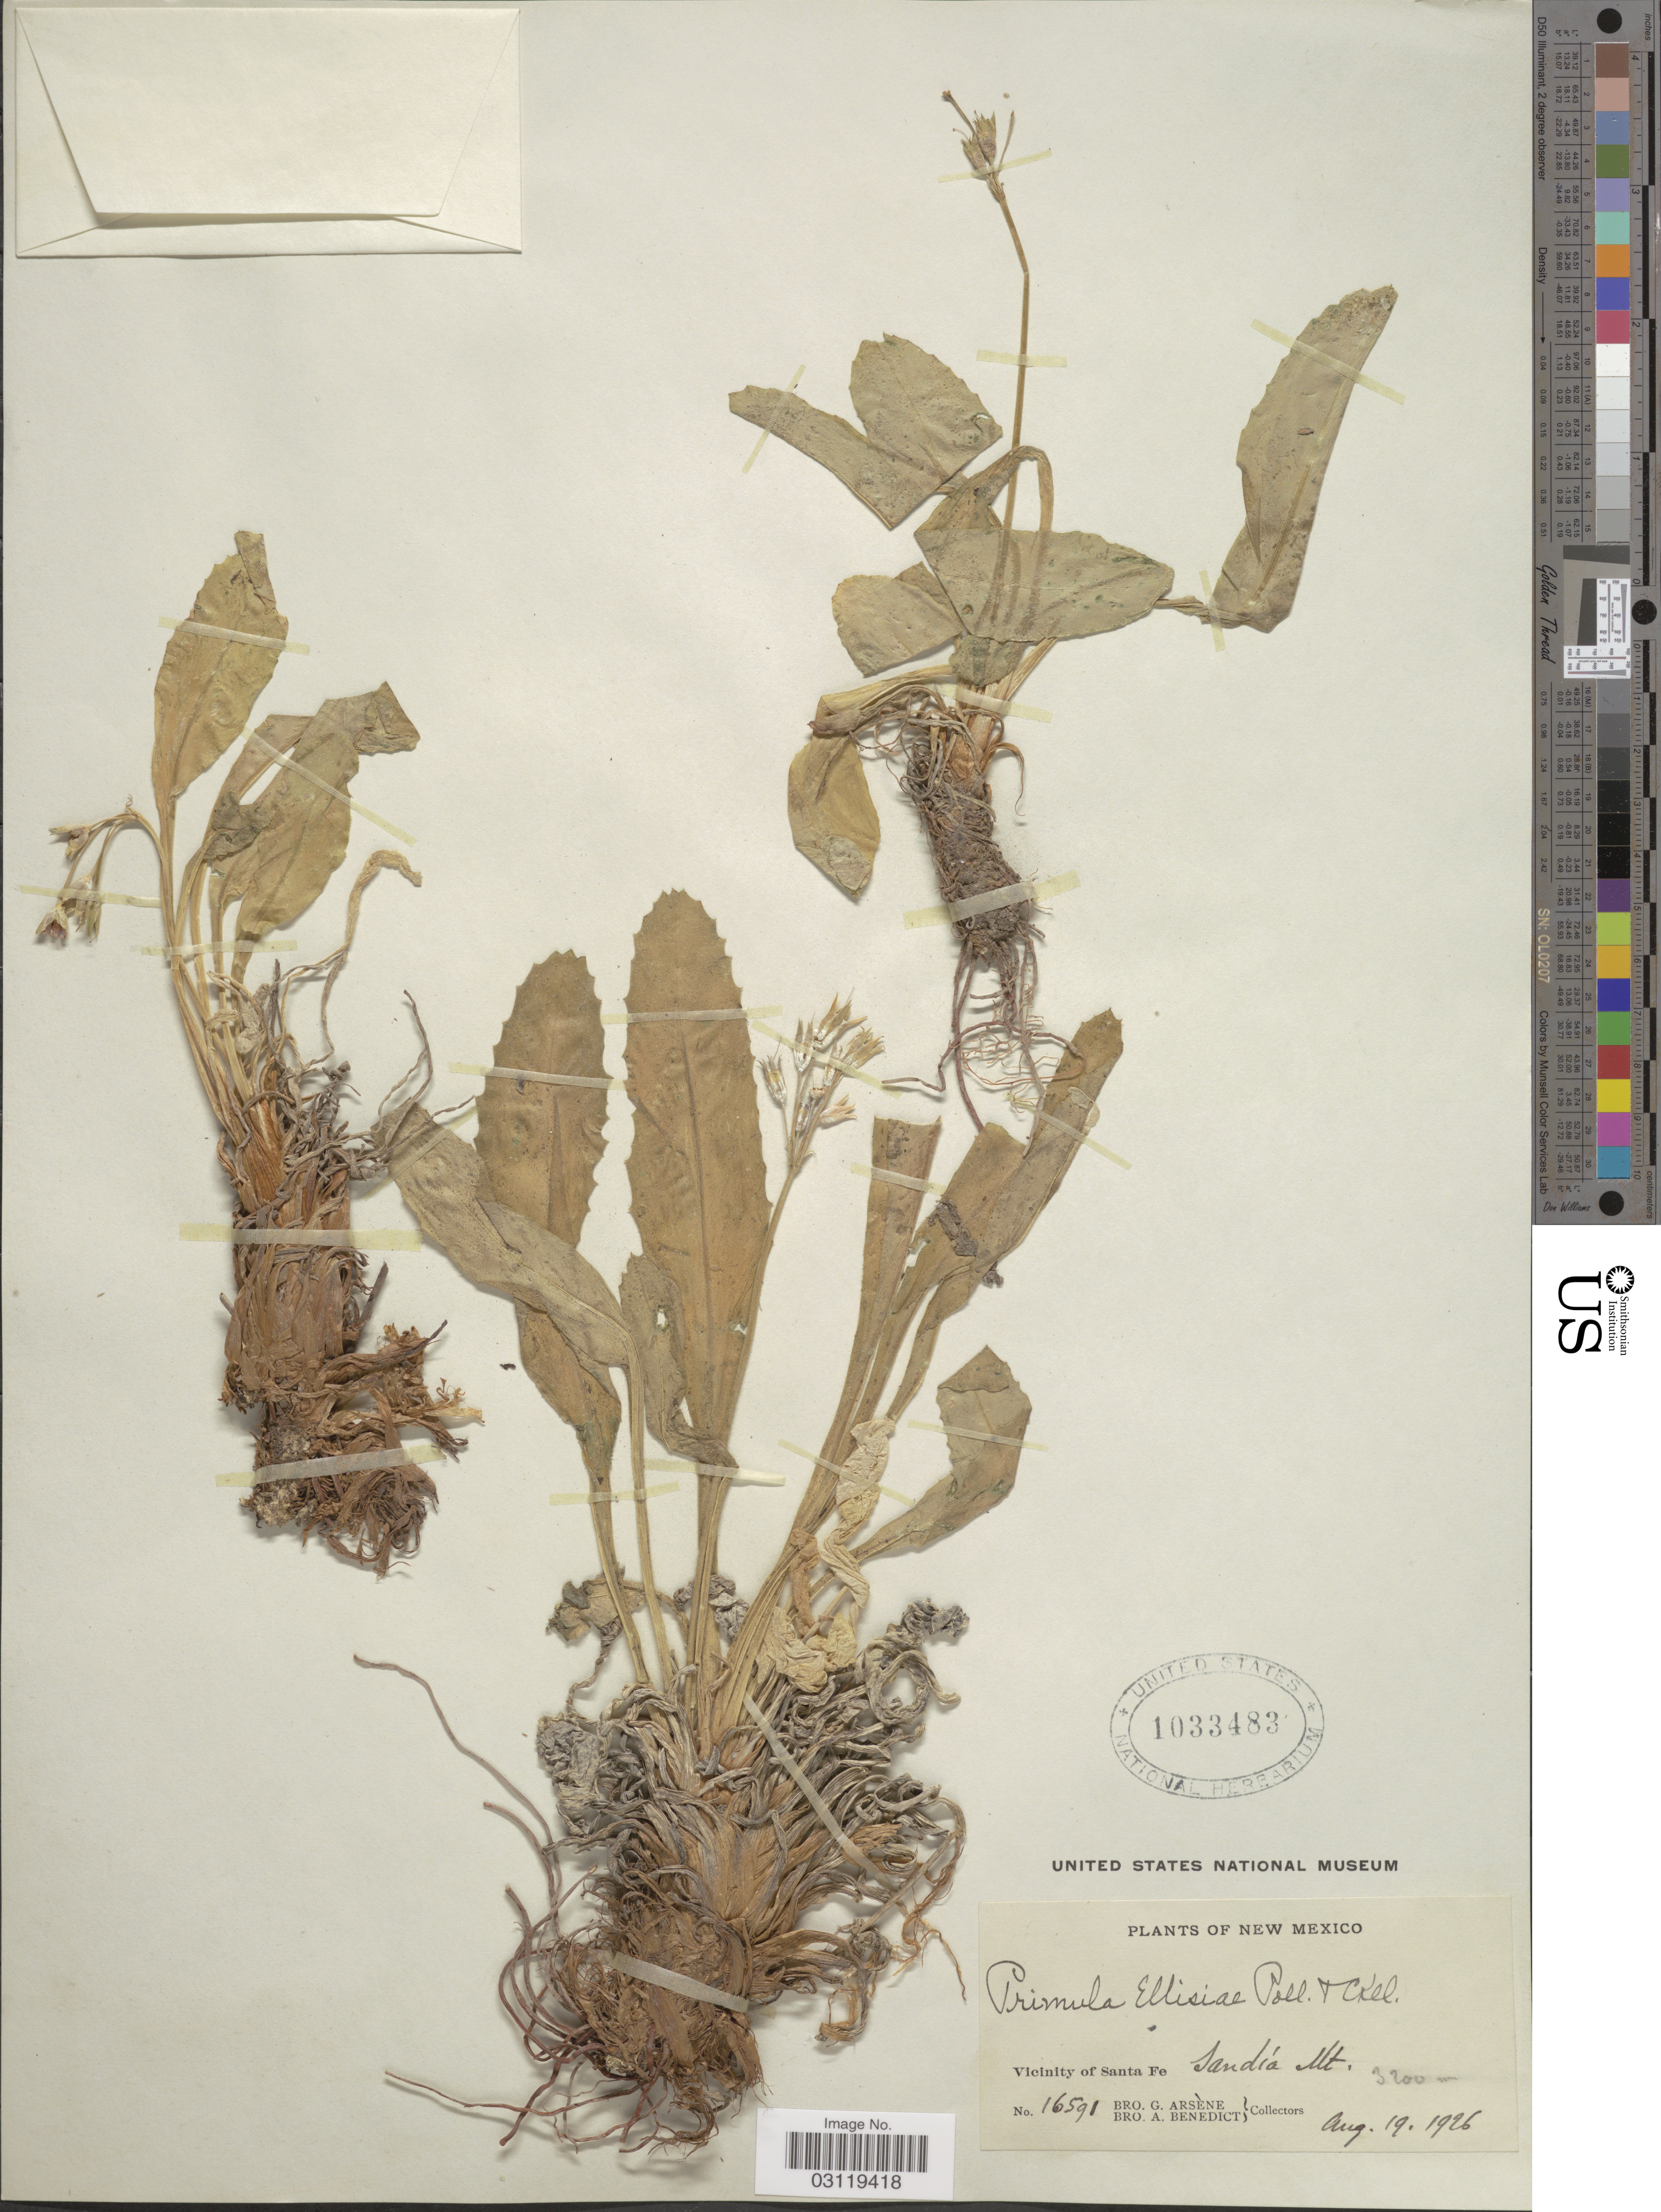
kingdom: Plantae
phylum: Tracheophyta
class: Magnoliopsida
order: Ericales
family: Primulaceae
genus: Primula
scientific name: Primula ellisiae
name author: Pollard & Cockerell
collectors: Bro. G. Arsène & Bro. Benedict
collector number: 16591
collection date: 1926-08-19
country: United States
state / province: New Mexico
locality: Vicinity of Santa Fe. Sandía Mt.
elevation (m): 3200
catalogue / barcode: US 1033483